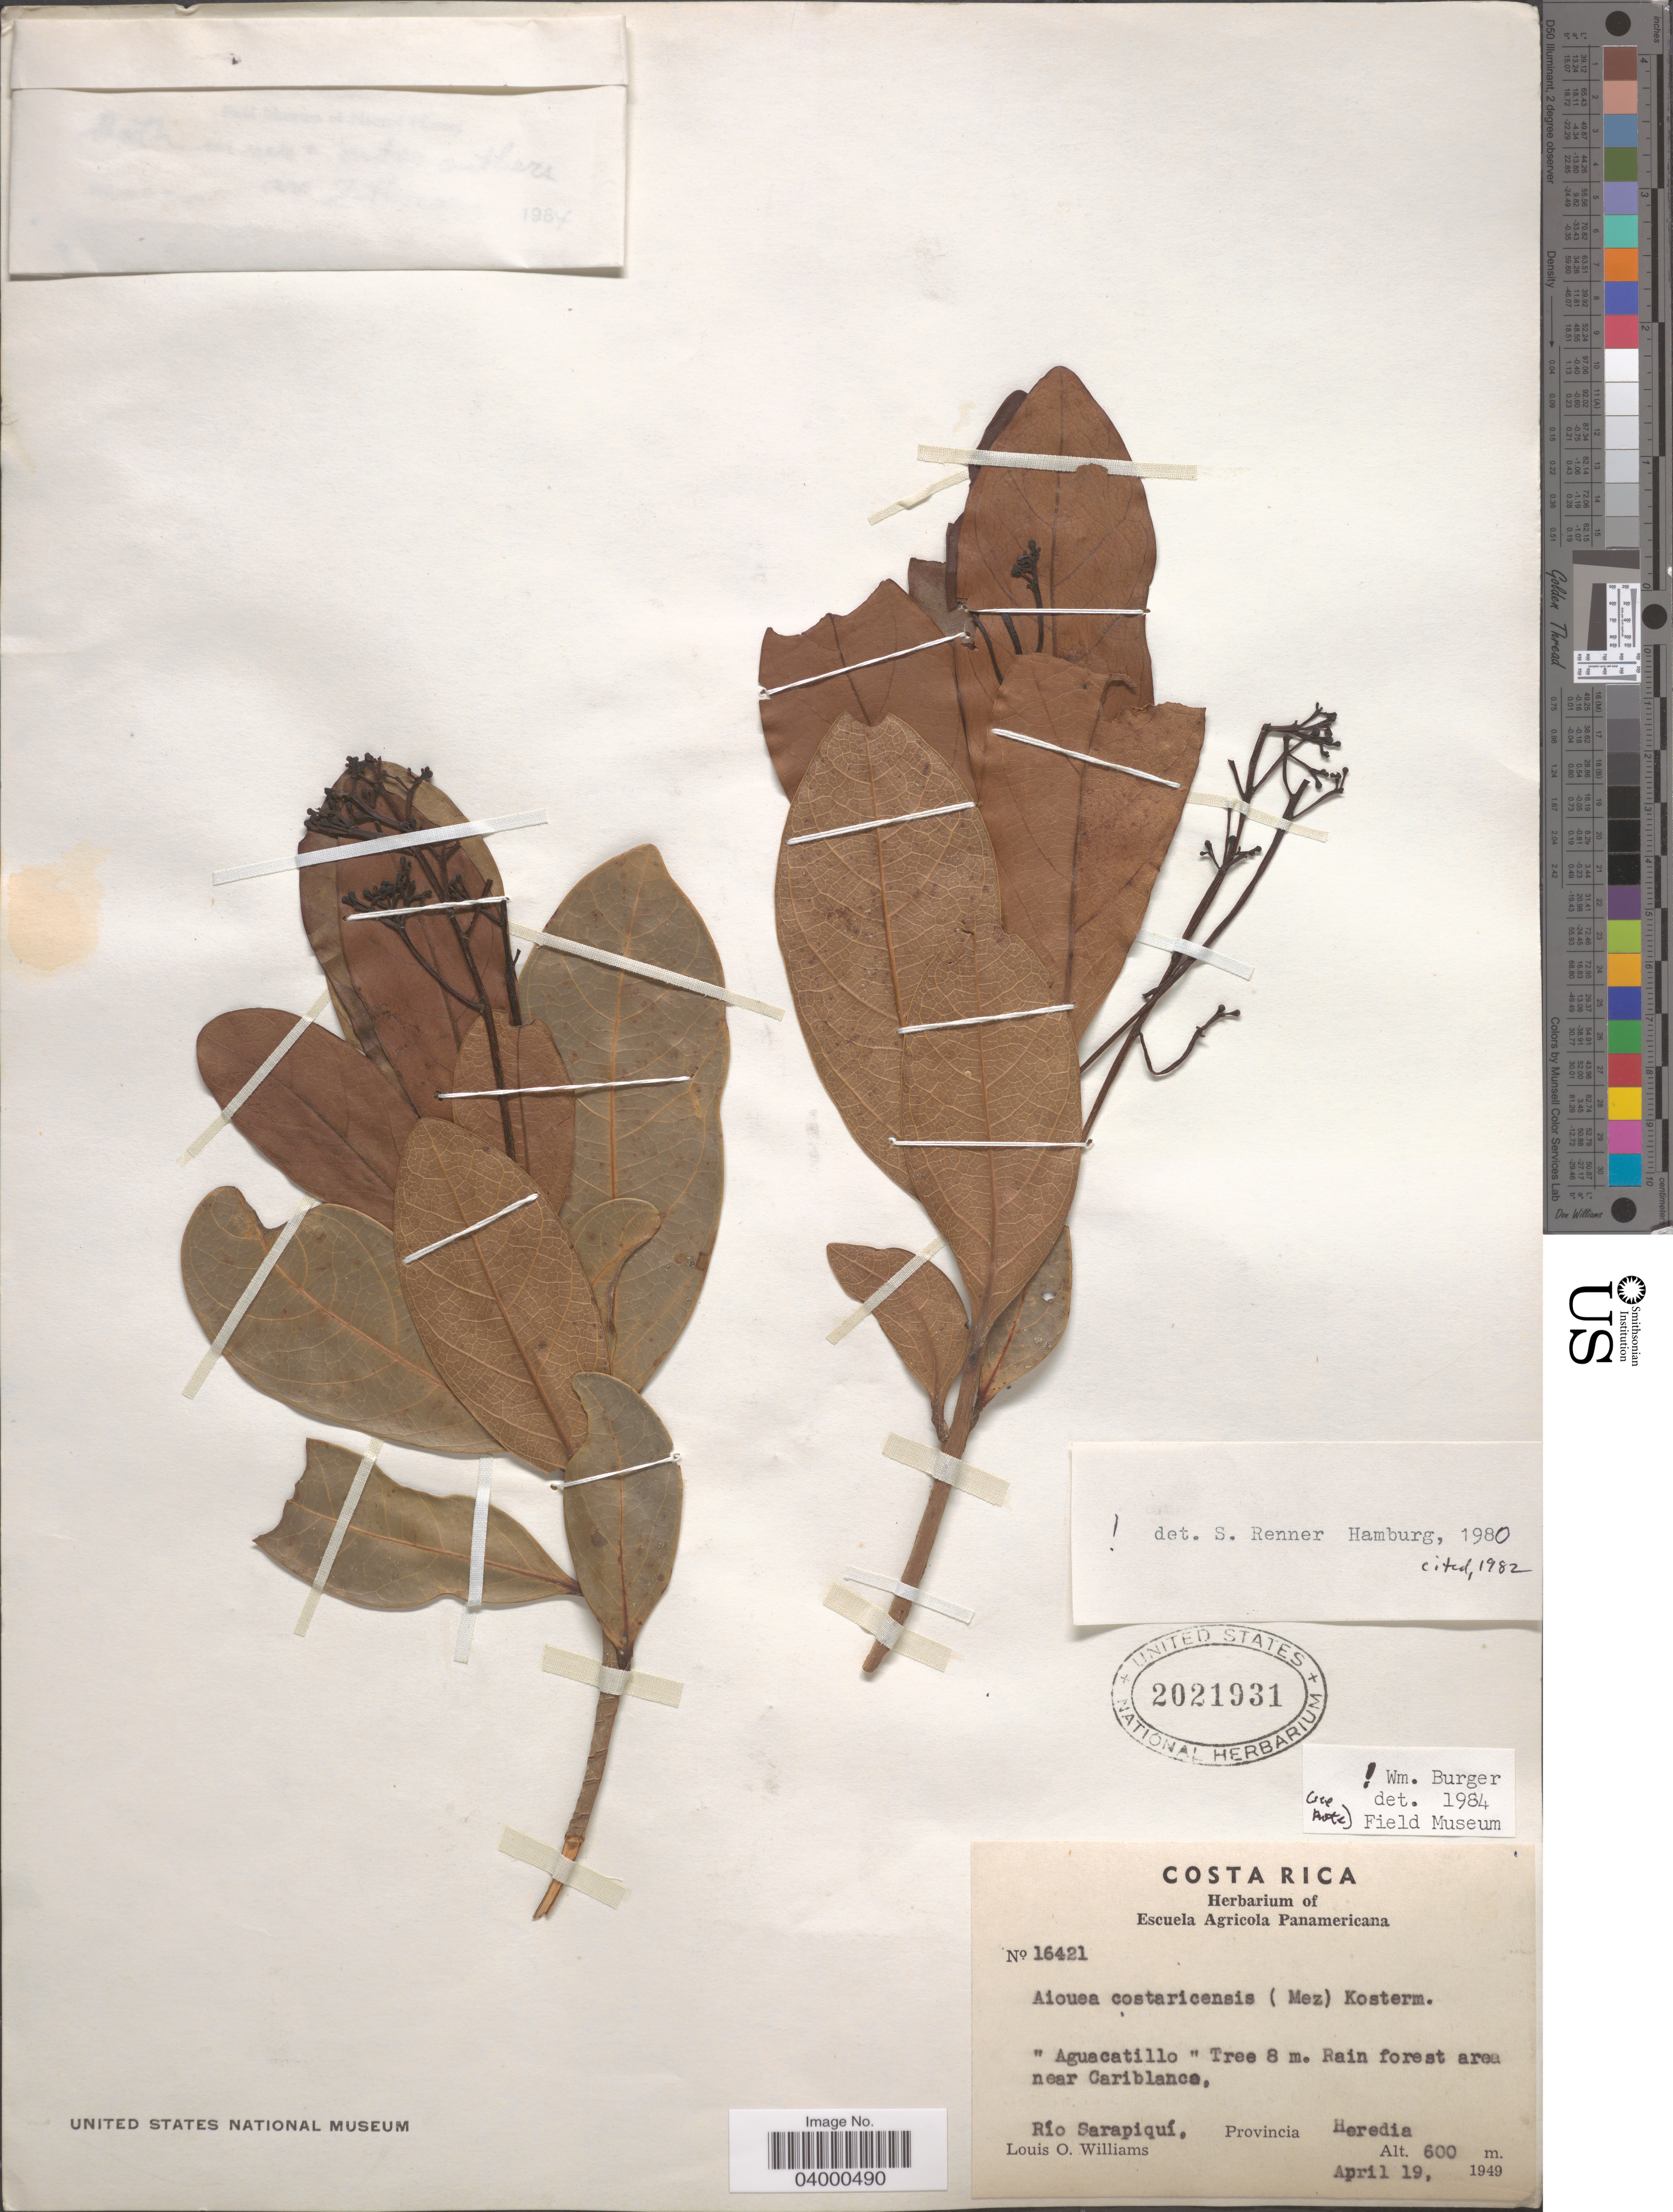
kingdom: Plantae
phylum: Tracheophyta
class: Magnoliopsida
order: Laurales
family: Lauraceae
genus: Aiouea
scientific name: Aiouea costaricensis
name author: (Mez) Kosterm.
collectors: L. O. Williams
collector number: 16421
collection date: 1949-04-19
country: Costa Rica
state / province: Heredia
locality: Rain forest area near Cariblanca. Río Sarapiquí.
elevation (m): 600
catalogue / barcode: US 2021931